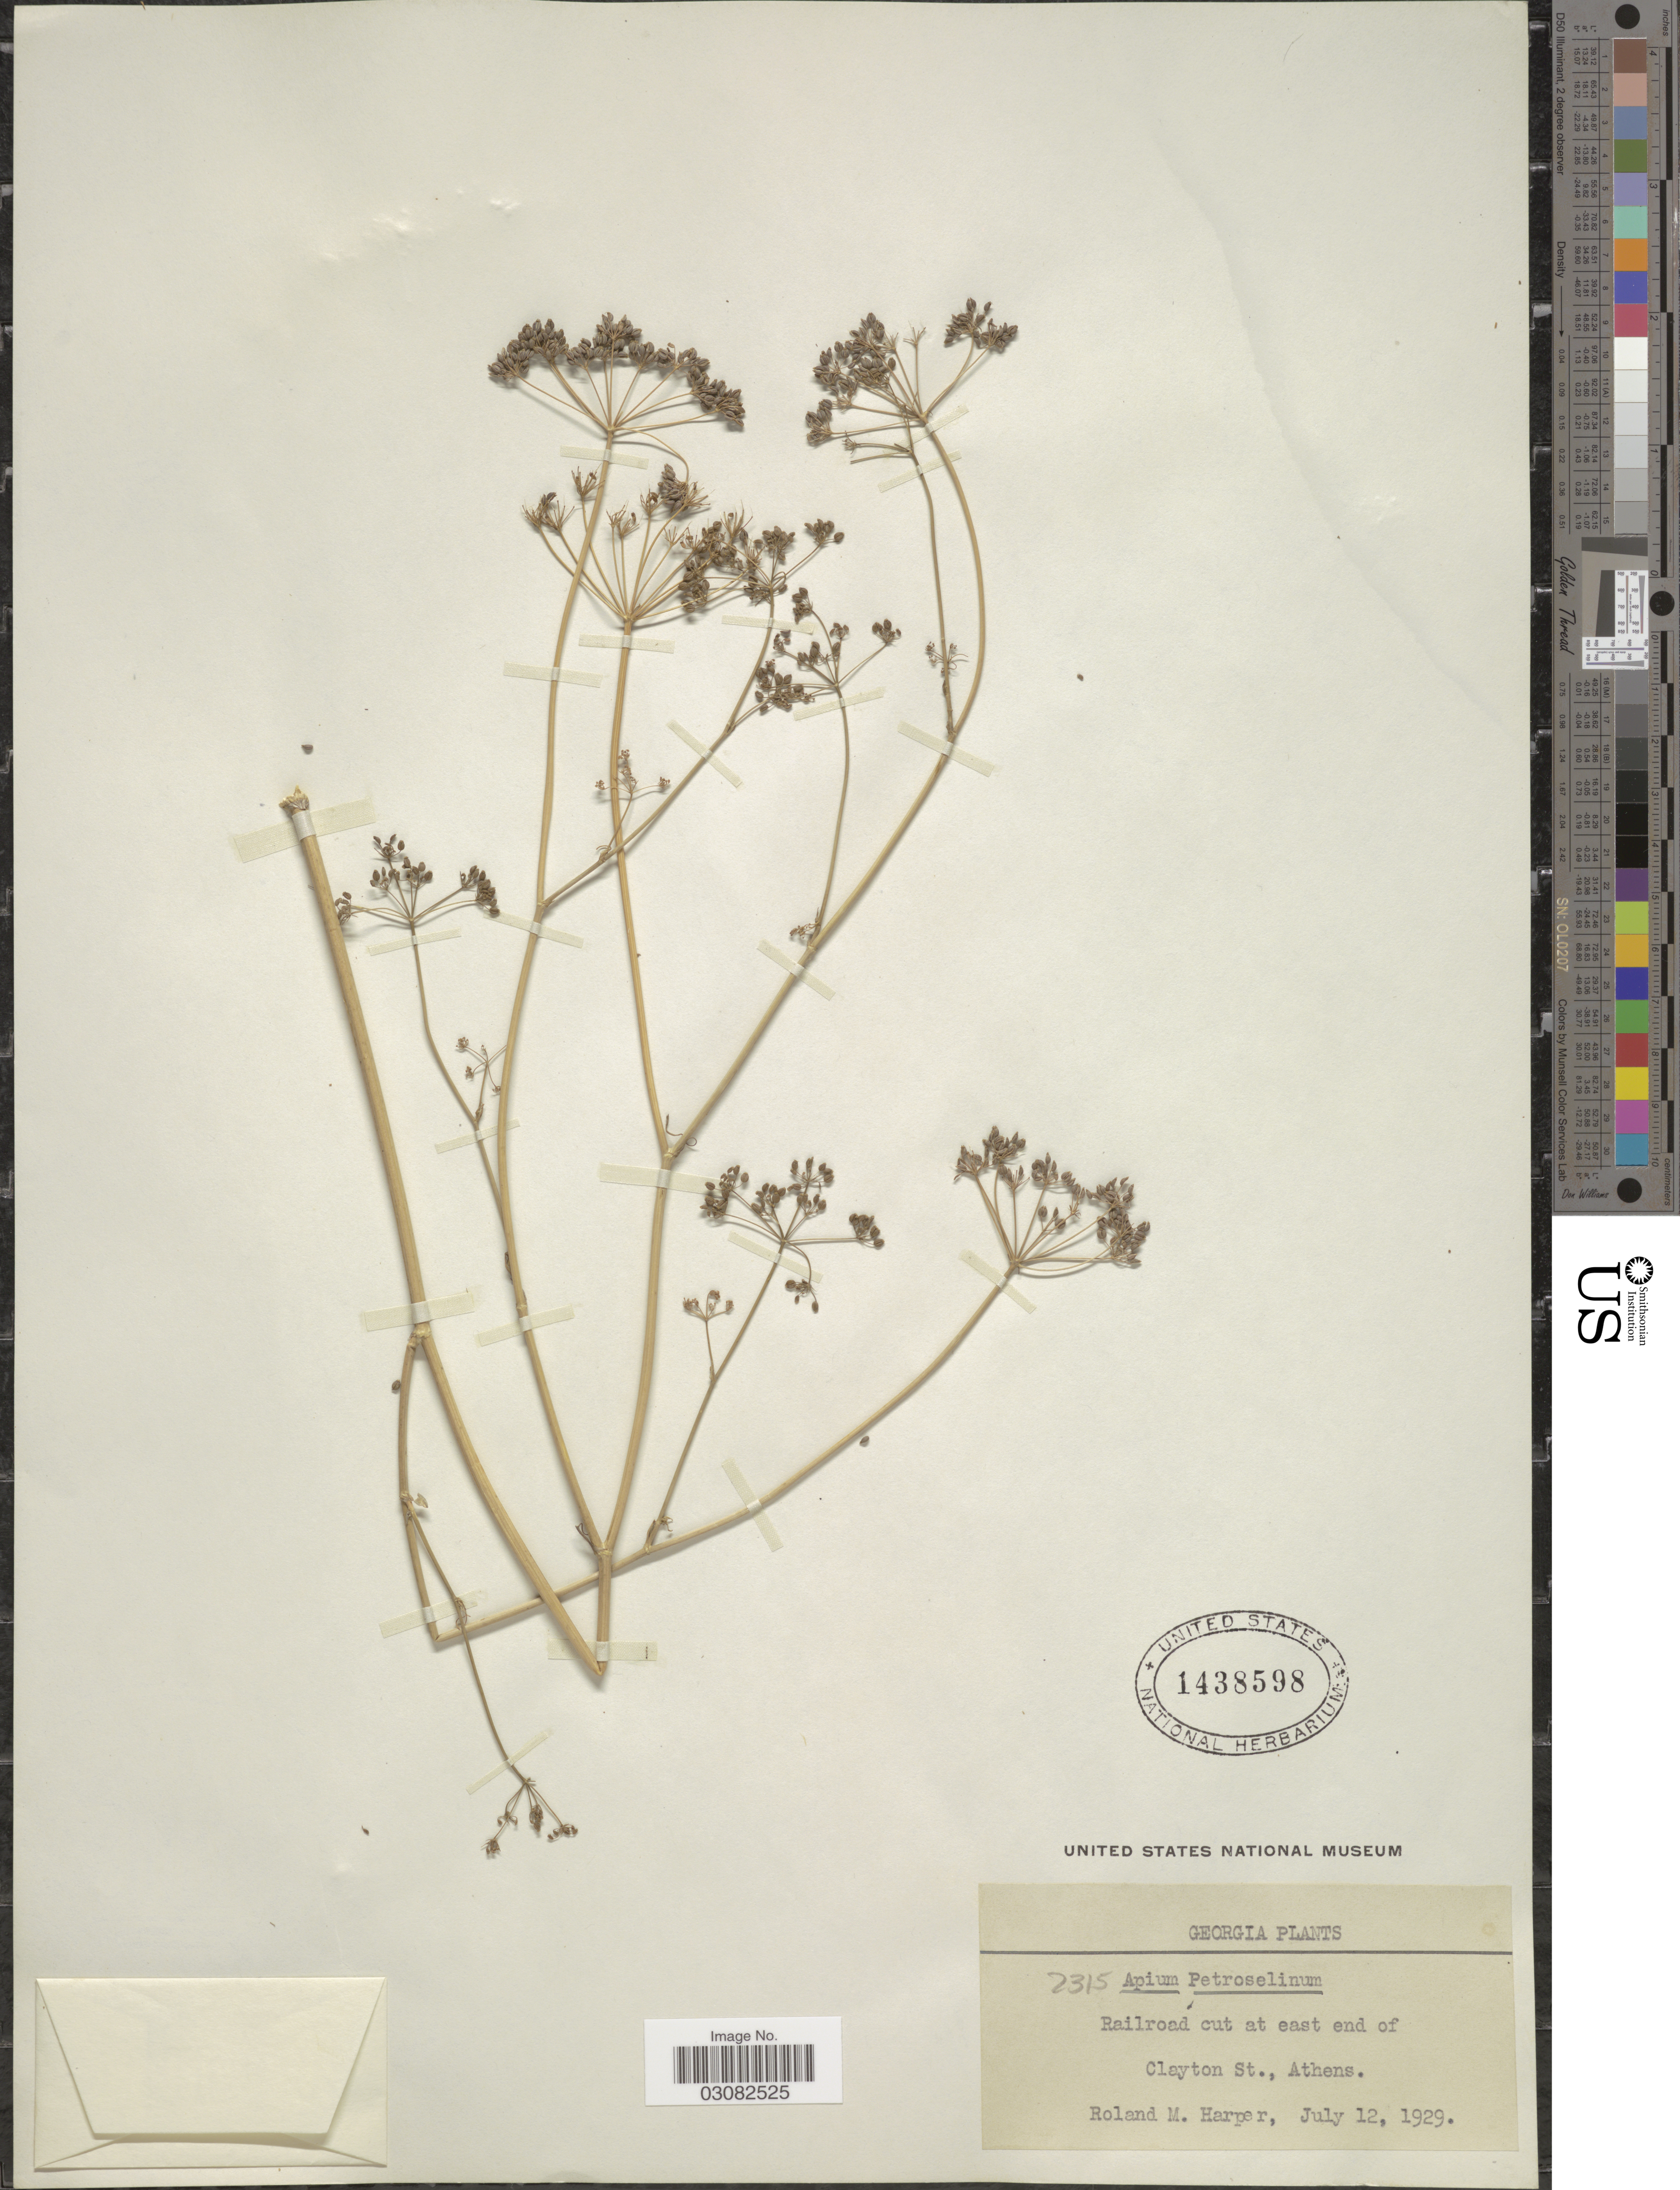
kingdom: Plantae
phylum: Tracheophyta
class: Magnoliopsida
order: Apiales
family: Apiaceae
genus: Apium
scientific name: Apium petroselinum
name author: L.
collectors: R. M. Harper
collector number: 2315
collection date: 1929-07-12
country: United States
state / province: Georgia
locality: Railroad cut at east end of Clayton St., Athens.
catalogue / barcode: US 1438598